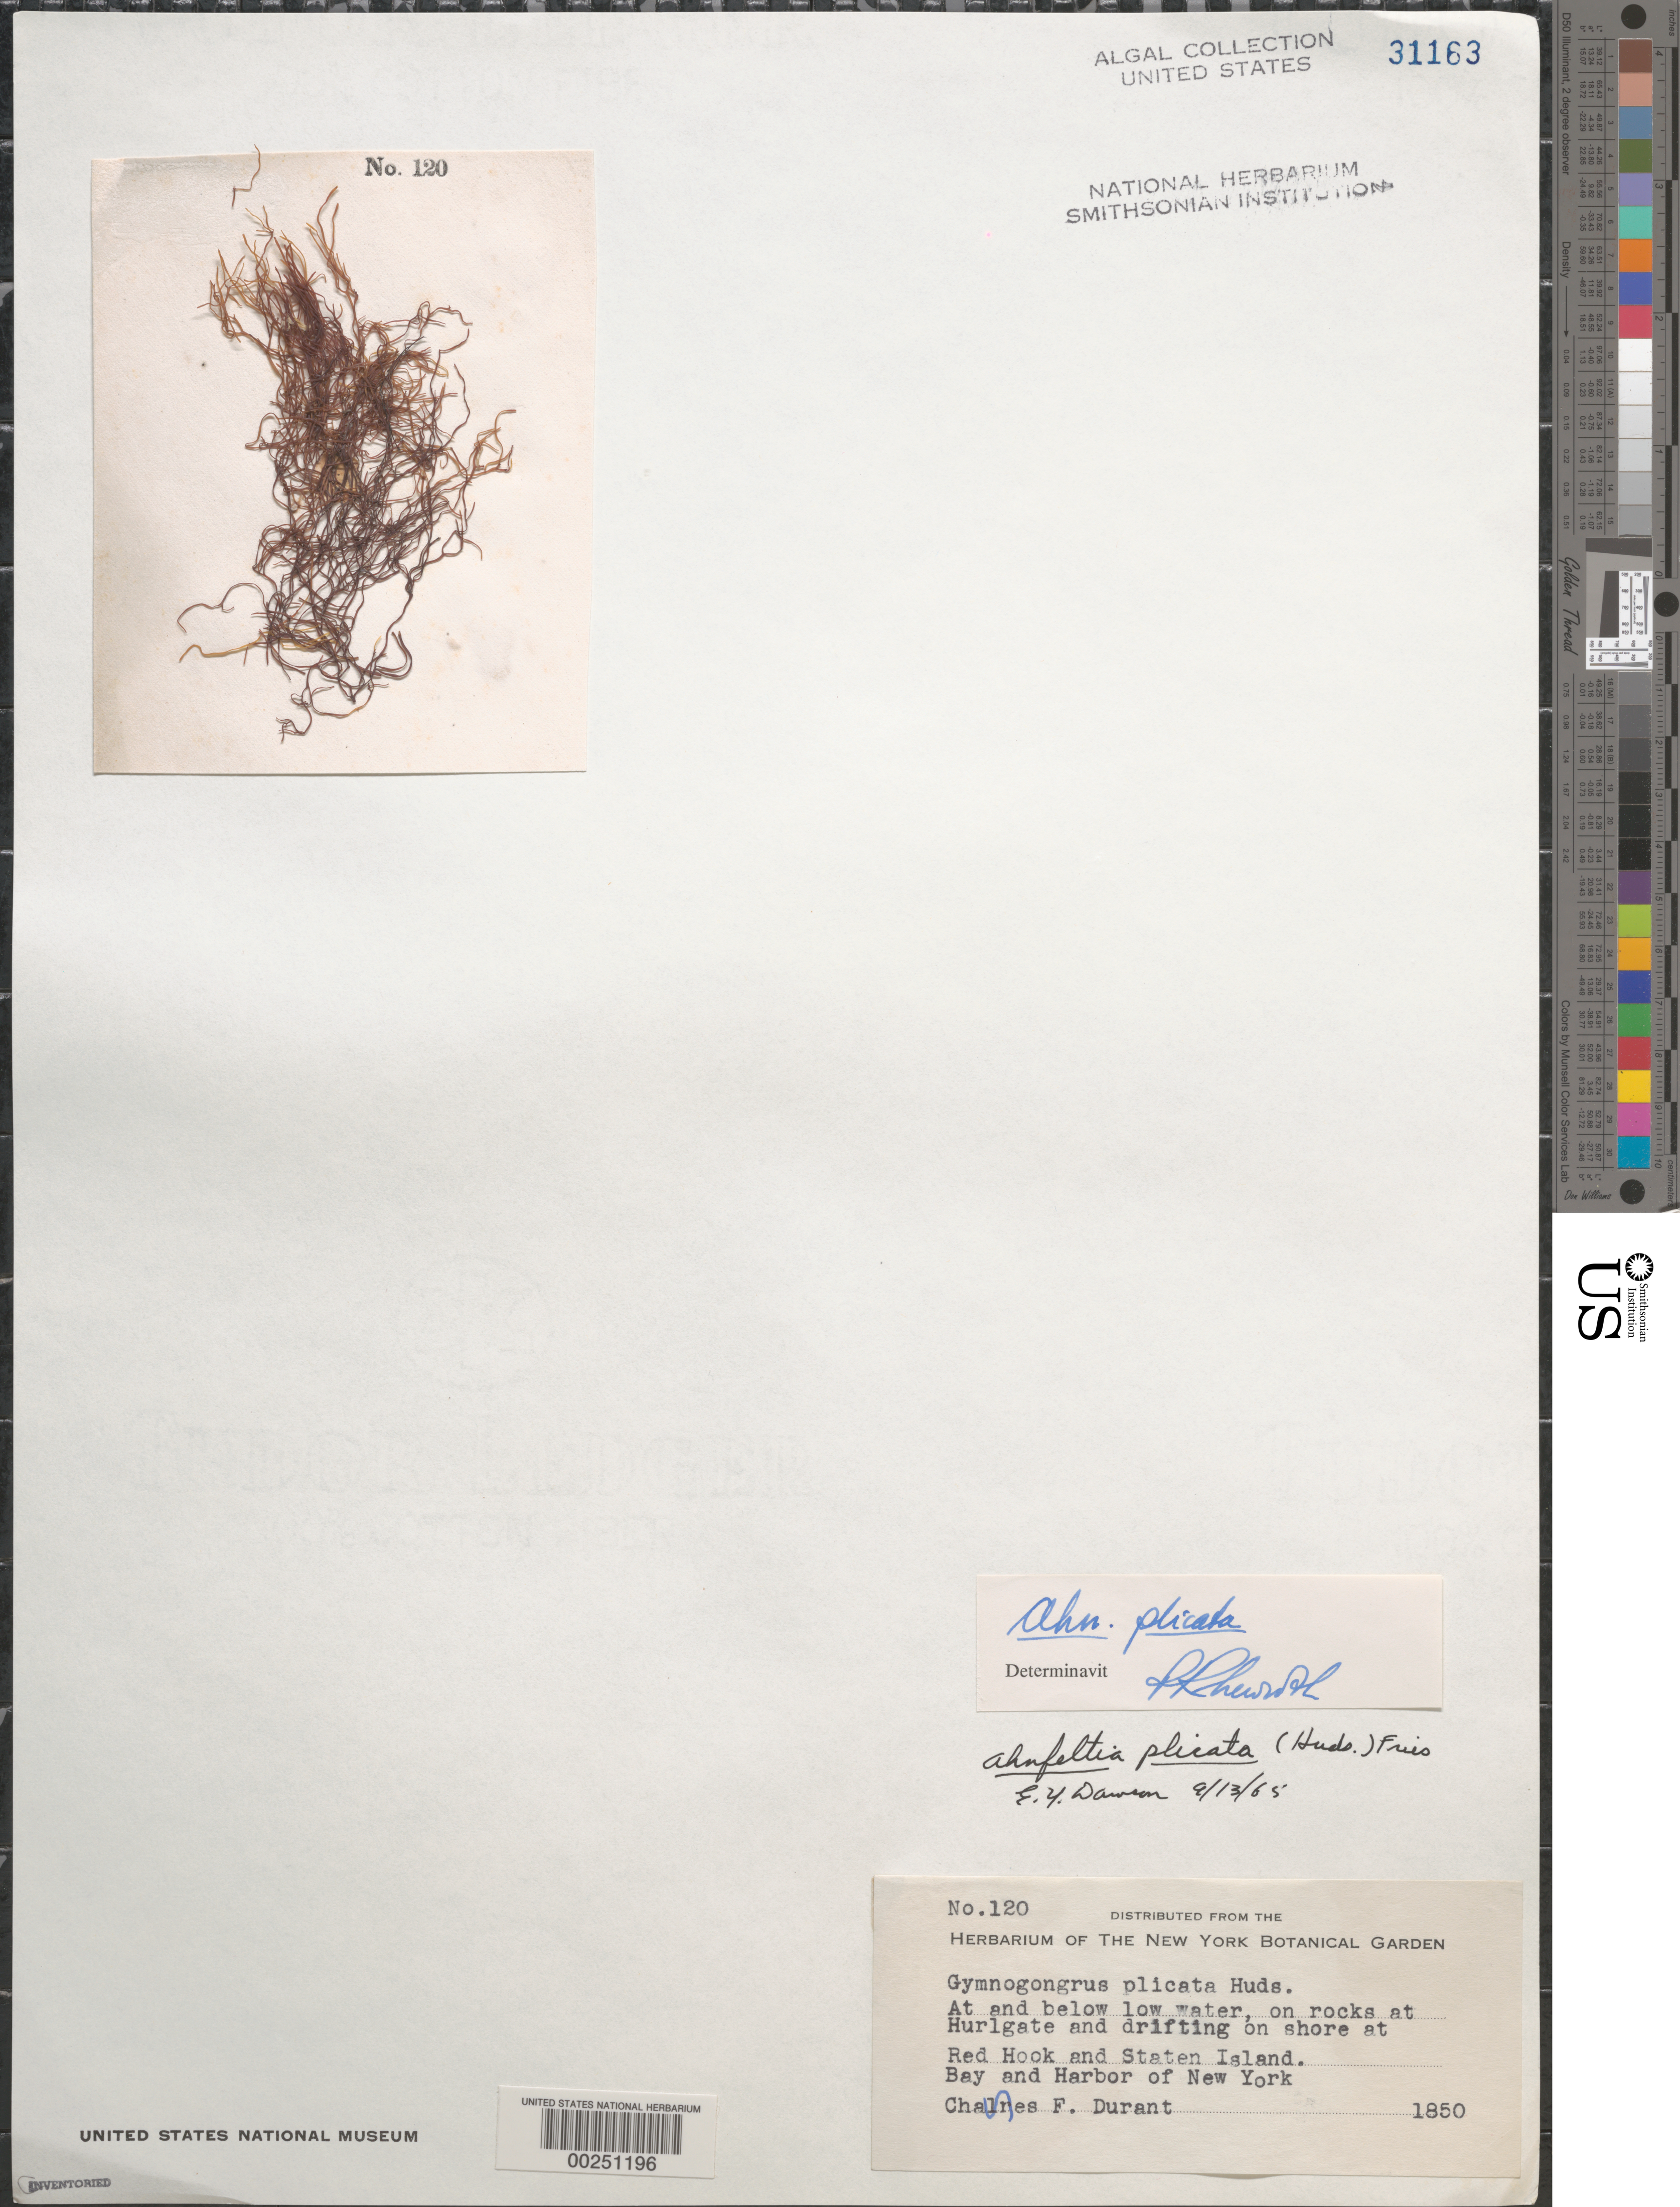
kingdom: Plantae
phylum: Rhodophyta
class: Florideophyceae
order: Ahnfeltiales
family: Ahnfeltiaceae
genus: Ahnfeltia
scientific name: Ahnfeltia plicata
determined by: Newroth, P. R.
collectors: C. Durant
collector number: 120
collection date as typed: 1850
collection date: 1850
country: United States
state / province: New York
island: Staten Island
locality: Hurlgate, Red Hook, and New York Bay and New York Harbor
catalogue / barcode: US 31163